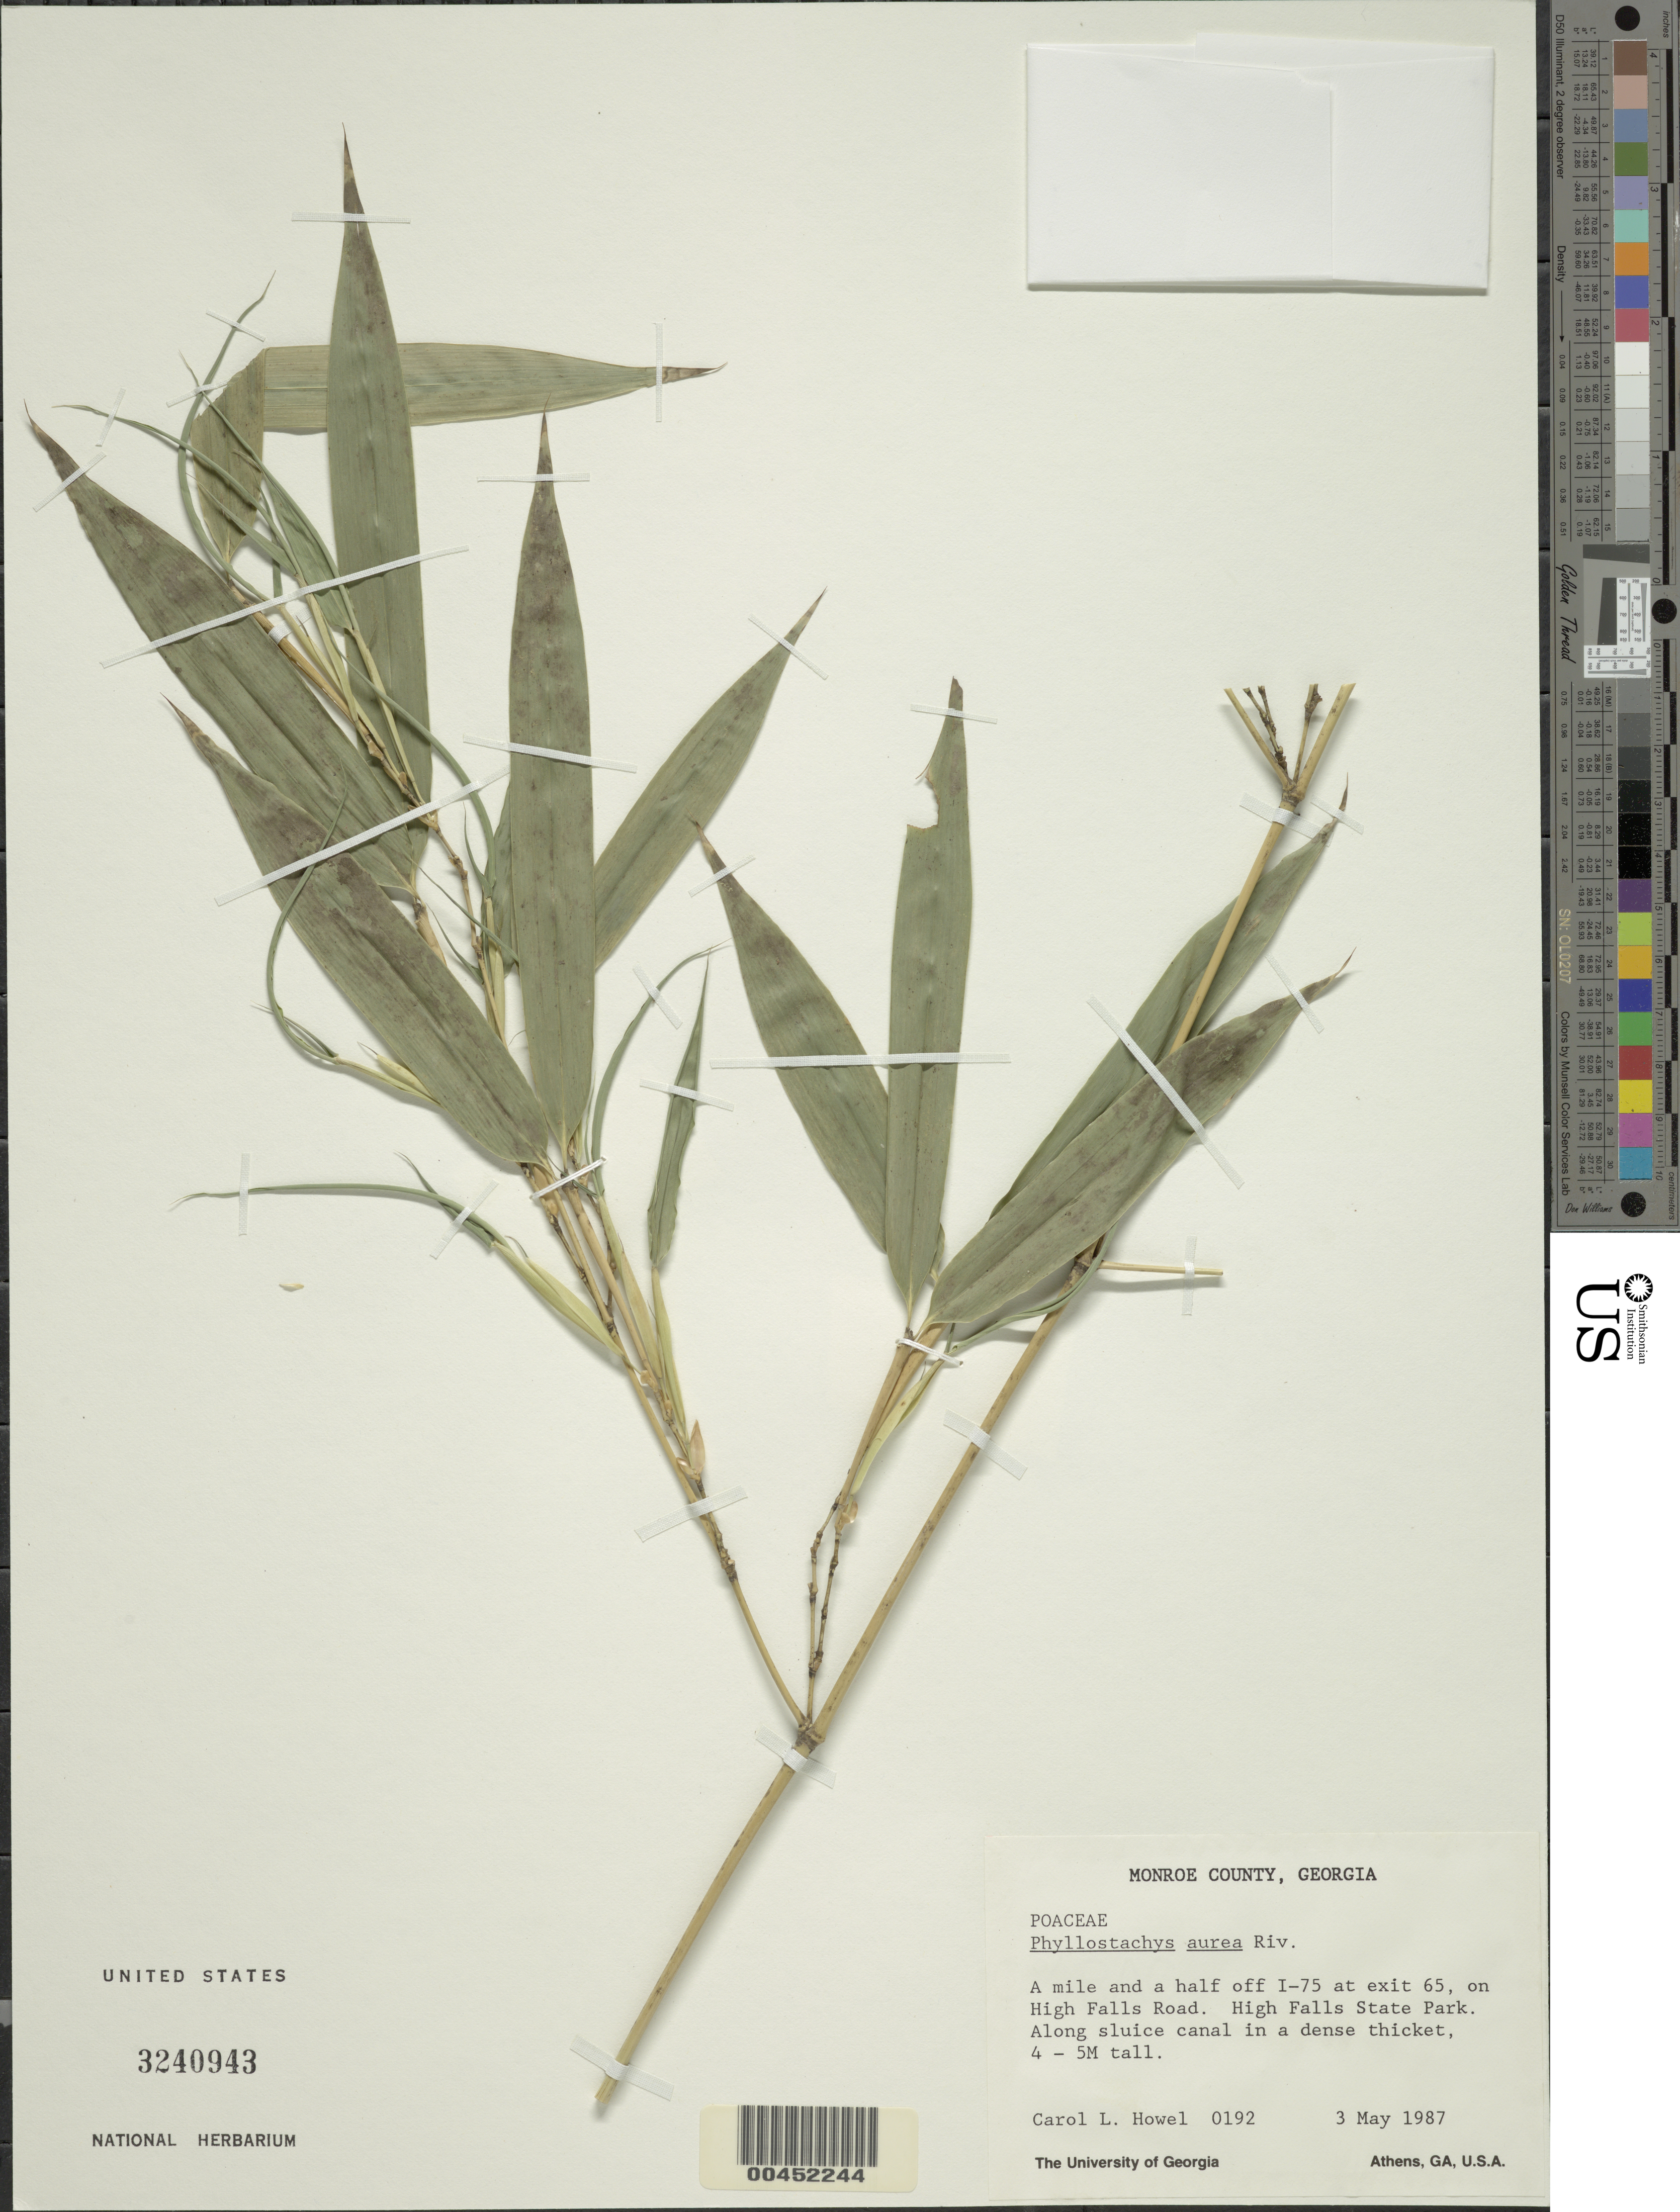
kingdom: Plantae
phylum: Tracheophyta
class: Liliopsida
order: Poales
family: Poaceae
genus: Phyllostachys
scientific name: Phyllostachys aurea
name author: Rivière & C. Rivière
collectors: C. Howel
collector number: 0192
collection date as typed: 03 May 1987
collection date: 1987-05-03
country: United States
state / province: Georgia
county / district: Monroe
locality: High falls state park, 1.5 mi. off i75 at exit 65, on high falls road.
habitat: Along sluice canal in a dense thicket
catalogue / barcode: US 3240943